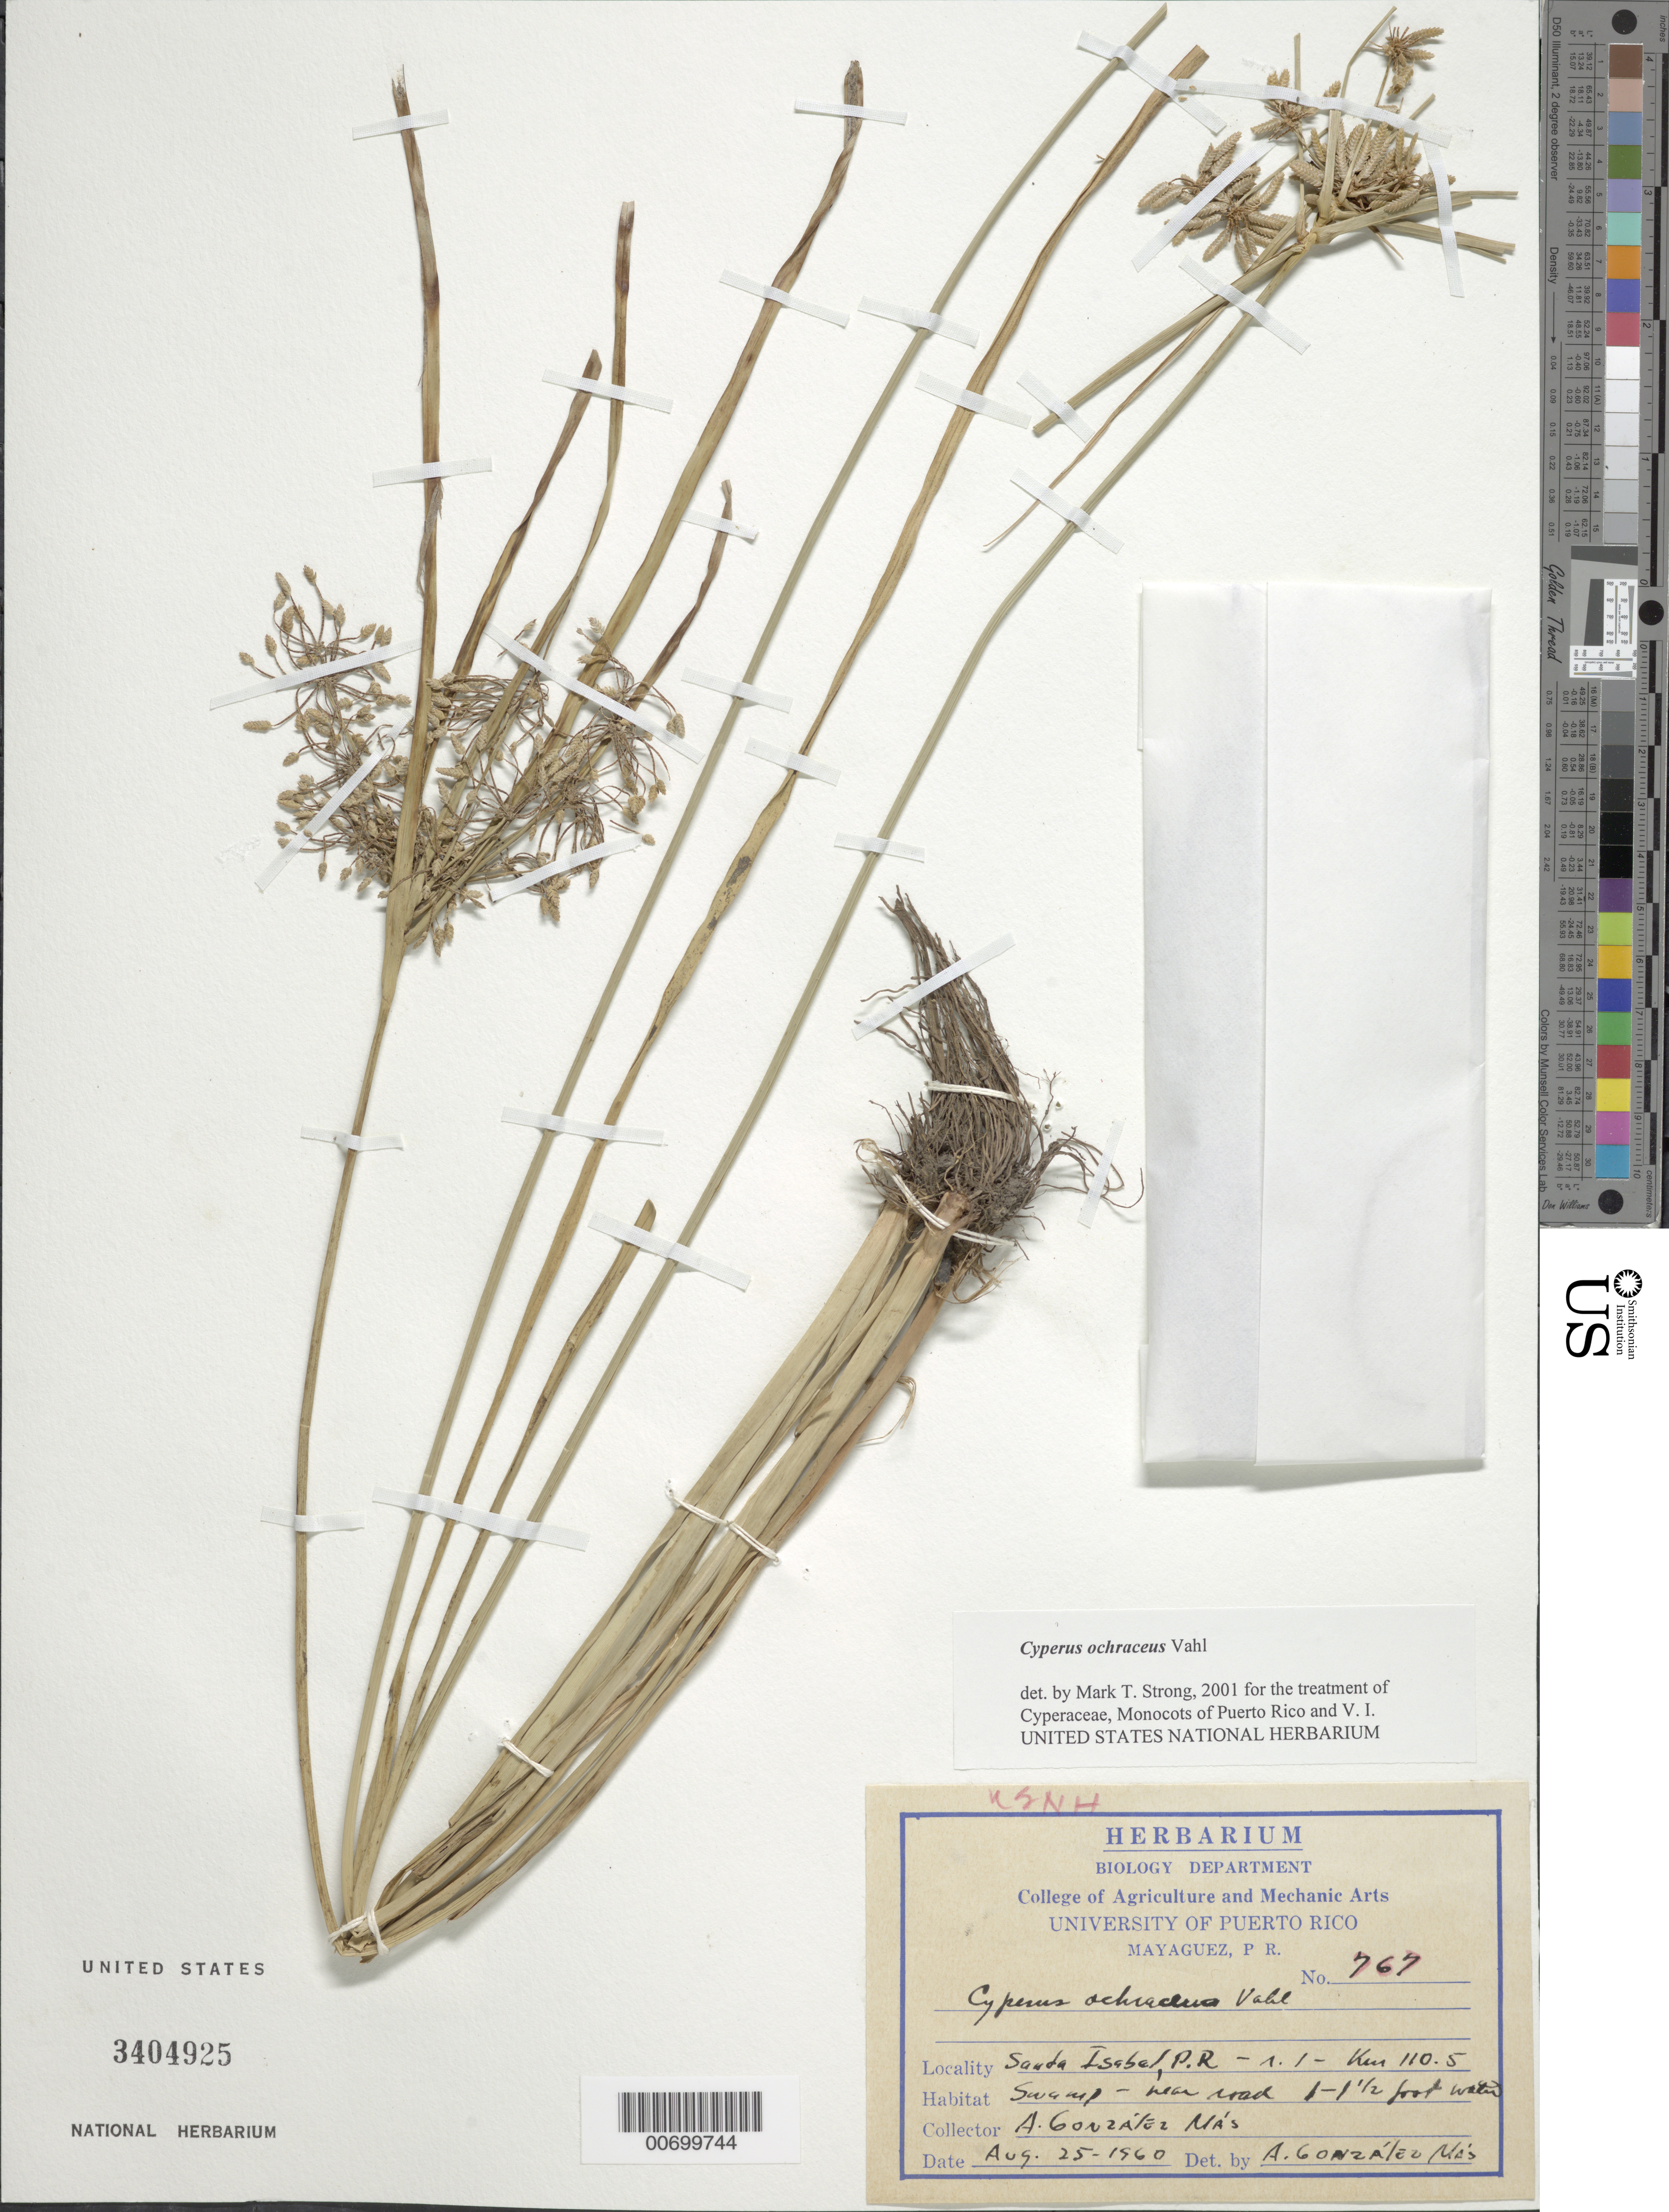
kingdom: Plantae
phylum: Tracheophyta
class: Liliopsida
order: Poales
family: Cyperaceae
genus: Cyperus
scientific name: Cyperus ochraceus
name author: Vahl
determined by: Strong, M. T., (US), Smithsonian Institution - National Museum of Natural History (UNITED STATES)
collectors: A. González Más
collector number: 767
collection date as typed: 25 Aug 1960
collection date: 1960-08-25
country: Puerto Rico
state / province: Santa Isabel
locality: Santa Isabel: Rd. 1, km 110.5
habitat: Swamp, near road.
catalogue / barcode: US 3404925